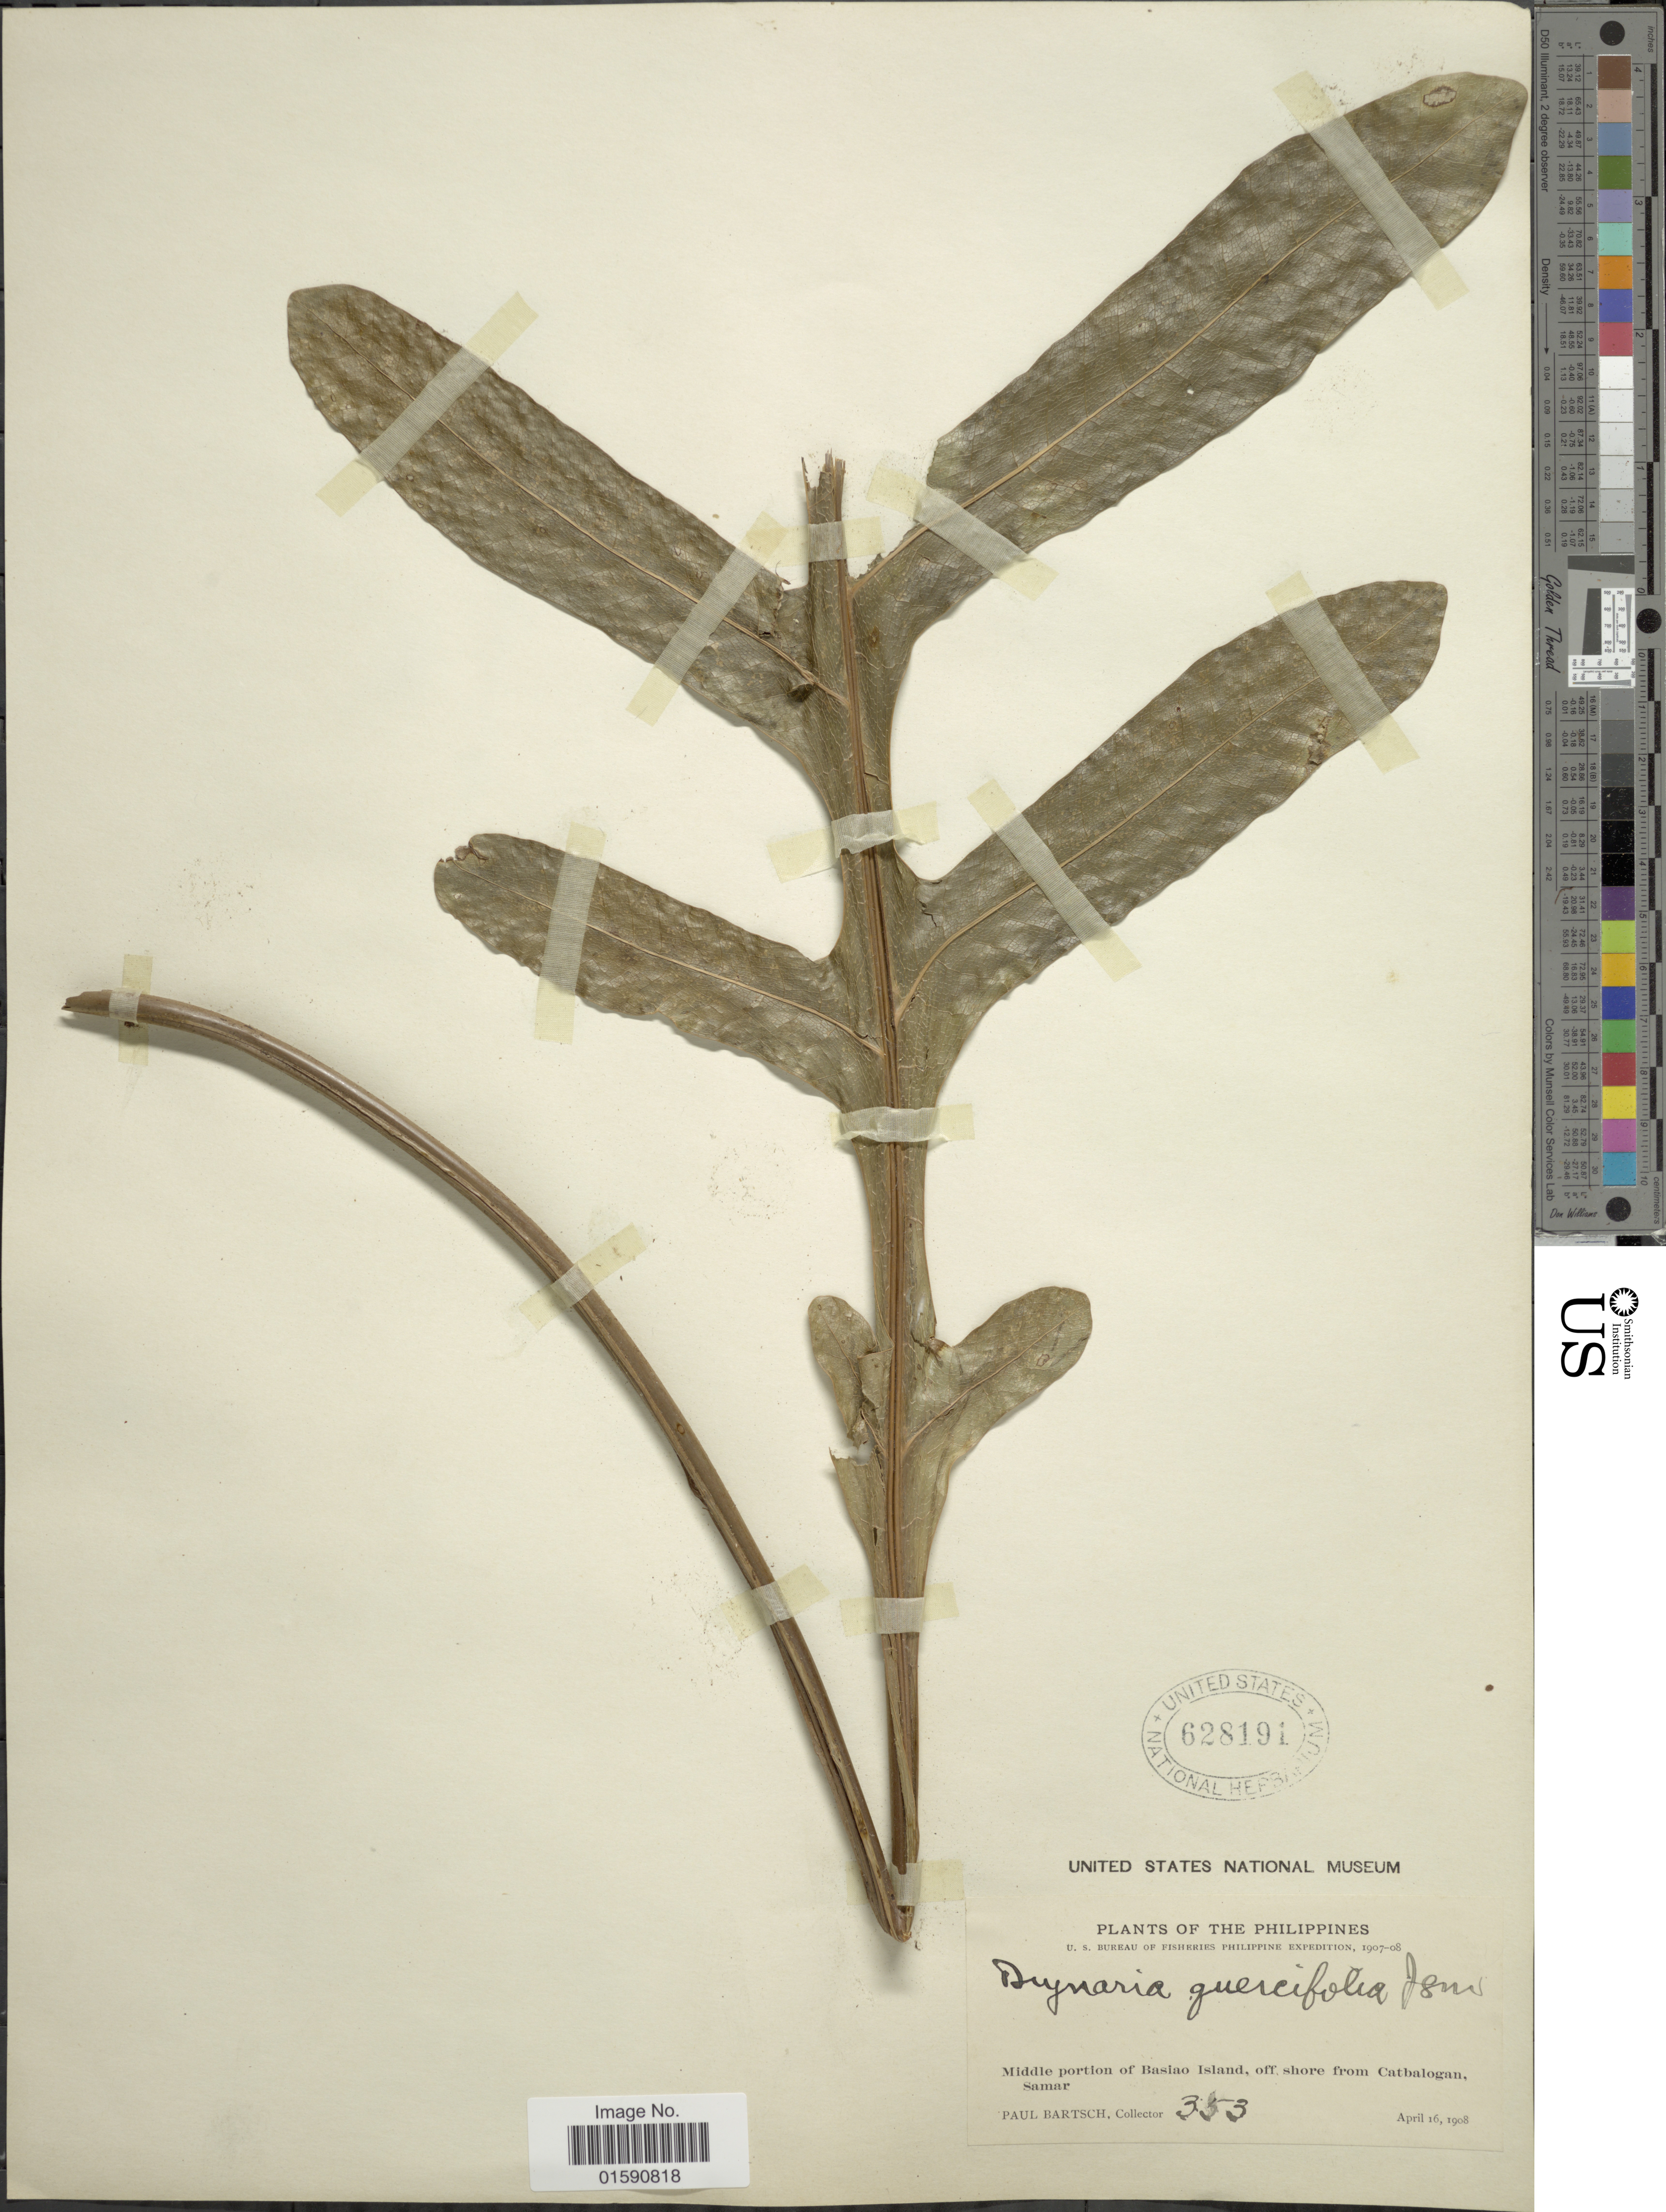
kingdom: Plantae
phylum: Tracheophyta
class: Polypodiopsida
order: Polypodiales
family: Polypodiaceae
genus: Drynaria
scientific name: Drynaria quercifolia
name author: (L.) J. Sm.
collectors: P. Bartsch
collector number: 353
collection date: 1908-04-16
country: Philippines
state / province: Eastern Visayas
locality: Middle portion of Basiao Island, off shore from Catbalogan, Samar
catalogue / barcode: US 628191